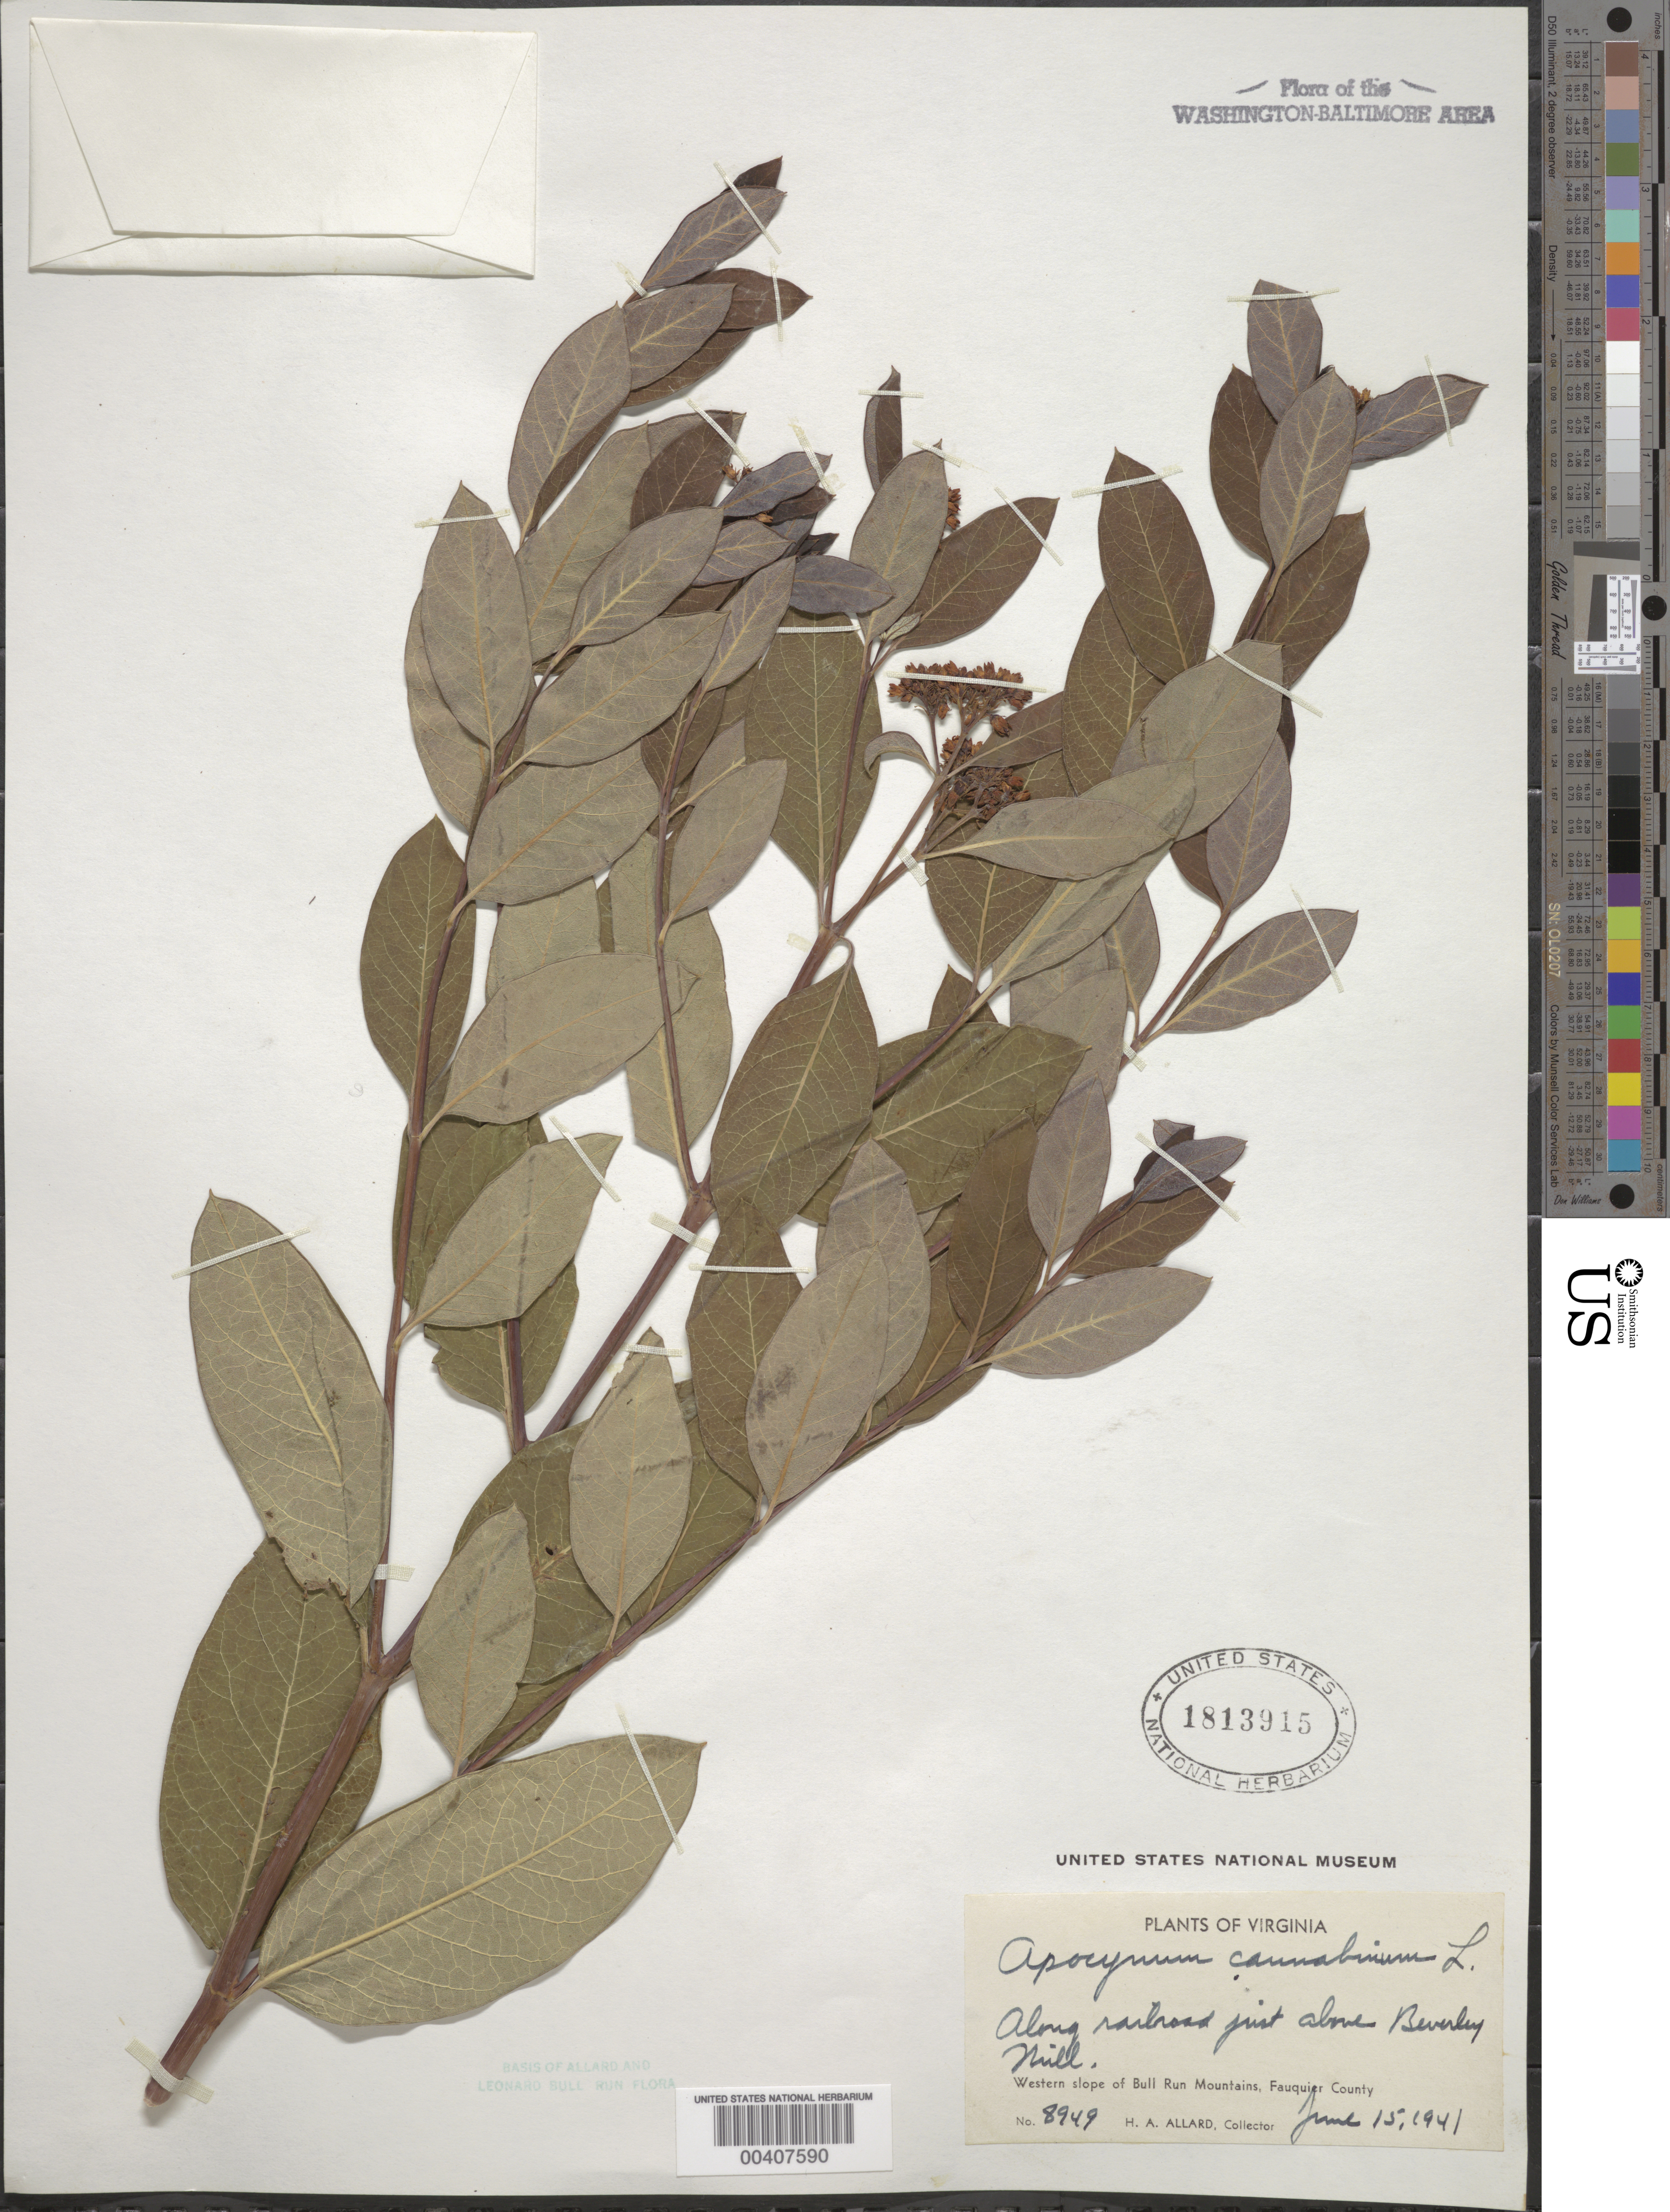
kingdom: Plantae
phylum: Tracheophyta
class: Magnoliopsida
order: Gentianales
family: Apocynaceae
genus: Apocynum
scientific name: Apocynum cannabinum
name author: L.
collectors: H. A. Allard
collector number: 8949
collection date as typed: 15 Jun 1941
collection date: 1941-06-15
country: United States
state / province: Virginia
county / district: Fauquier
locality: Above Beverley Mill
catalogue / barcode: US 1813915